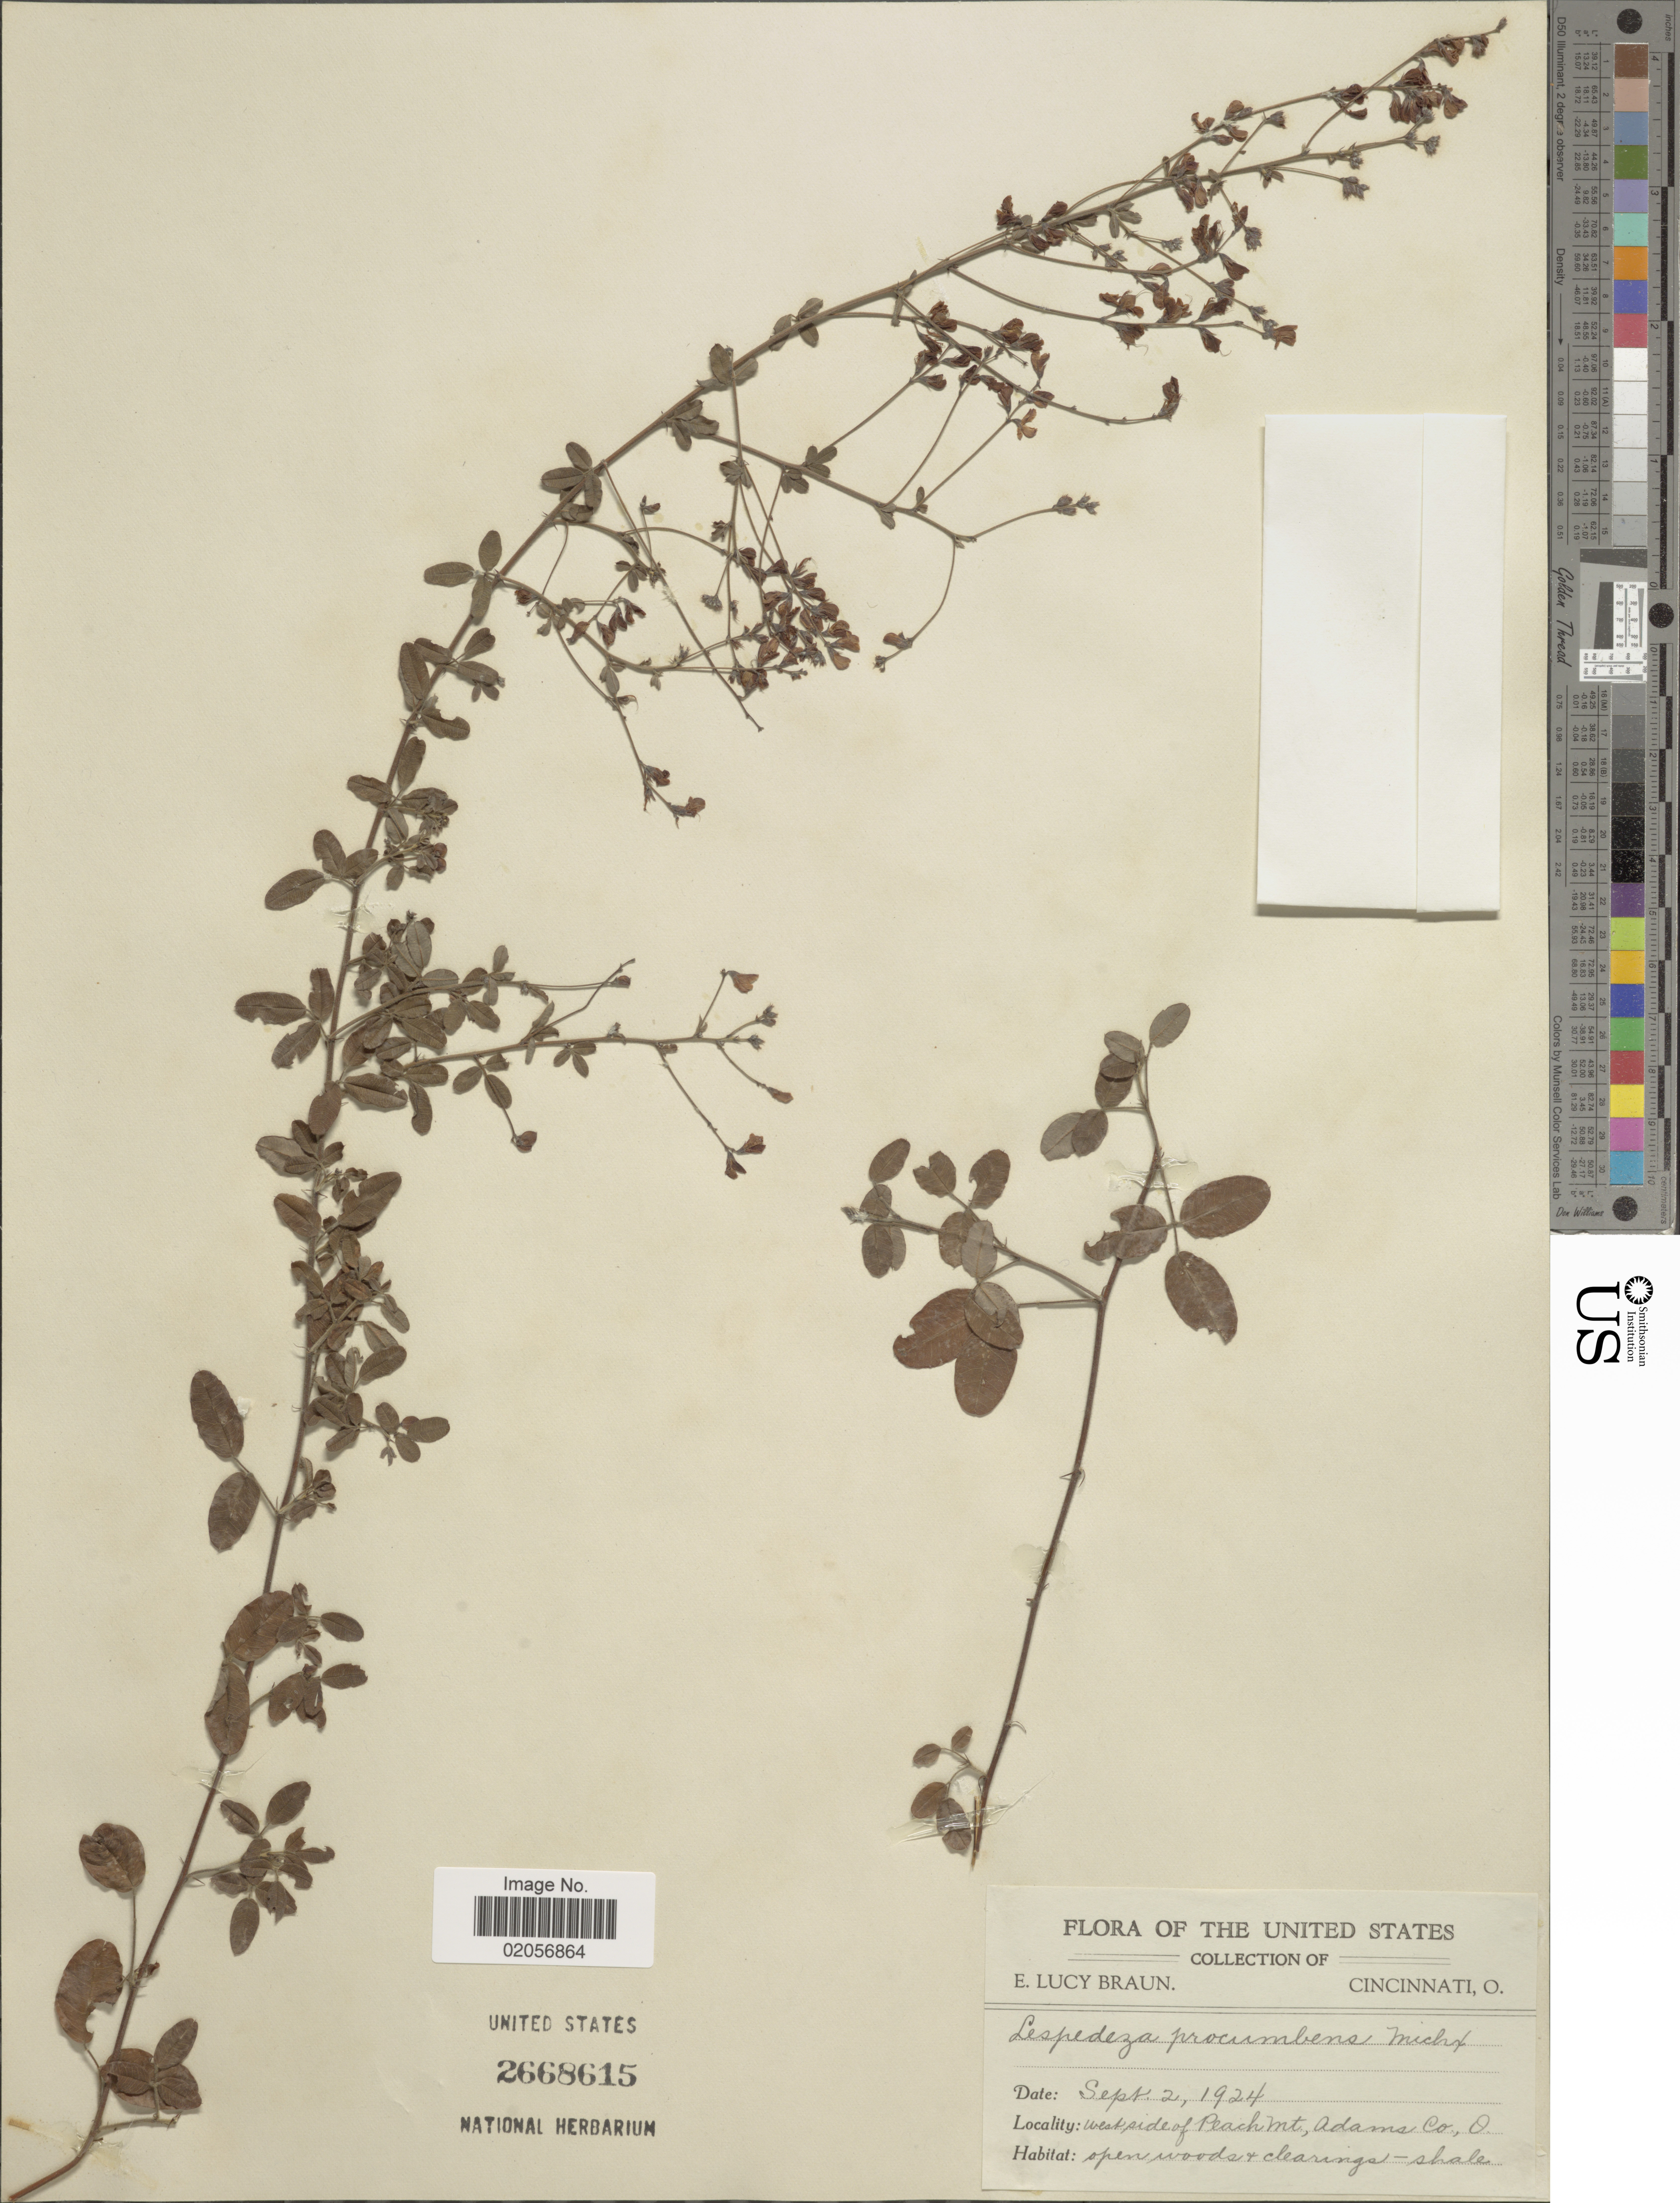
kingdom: Plantae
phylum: Tracheophyta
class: Magnoliopsida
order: Fabales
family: Fabaceae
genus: Lespedeza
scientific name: Lespedeza procumbens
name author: Michx.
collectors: E. L. Braun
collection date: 1924-09-02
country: United States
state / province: Ohio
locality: West side of Peach Mt., Adams Co.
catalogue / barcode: US 2668615